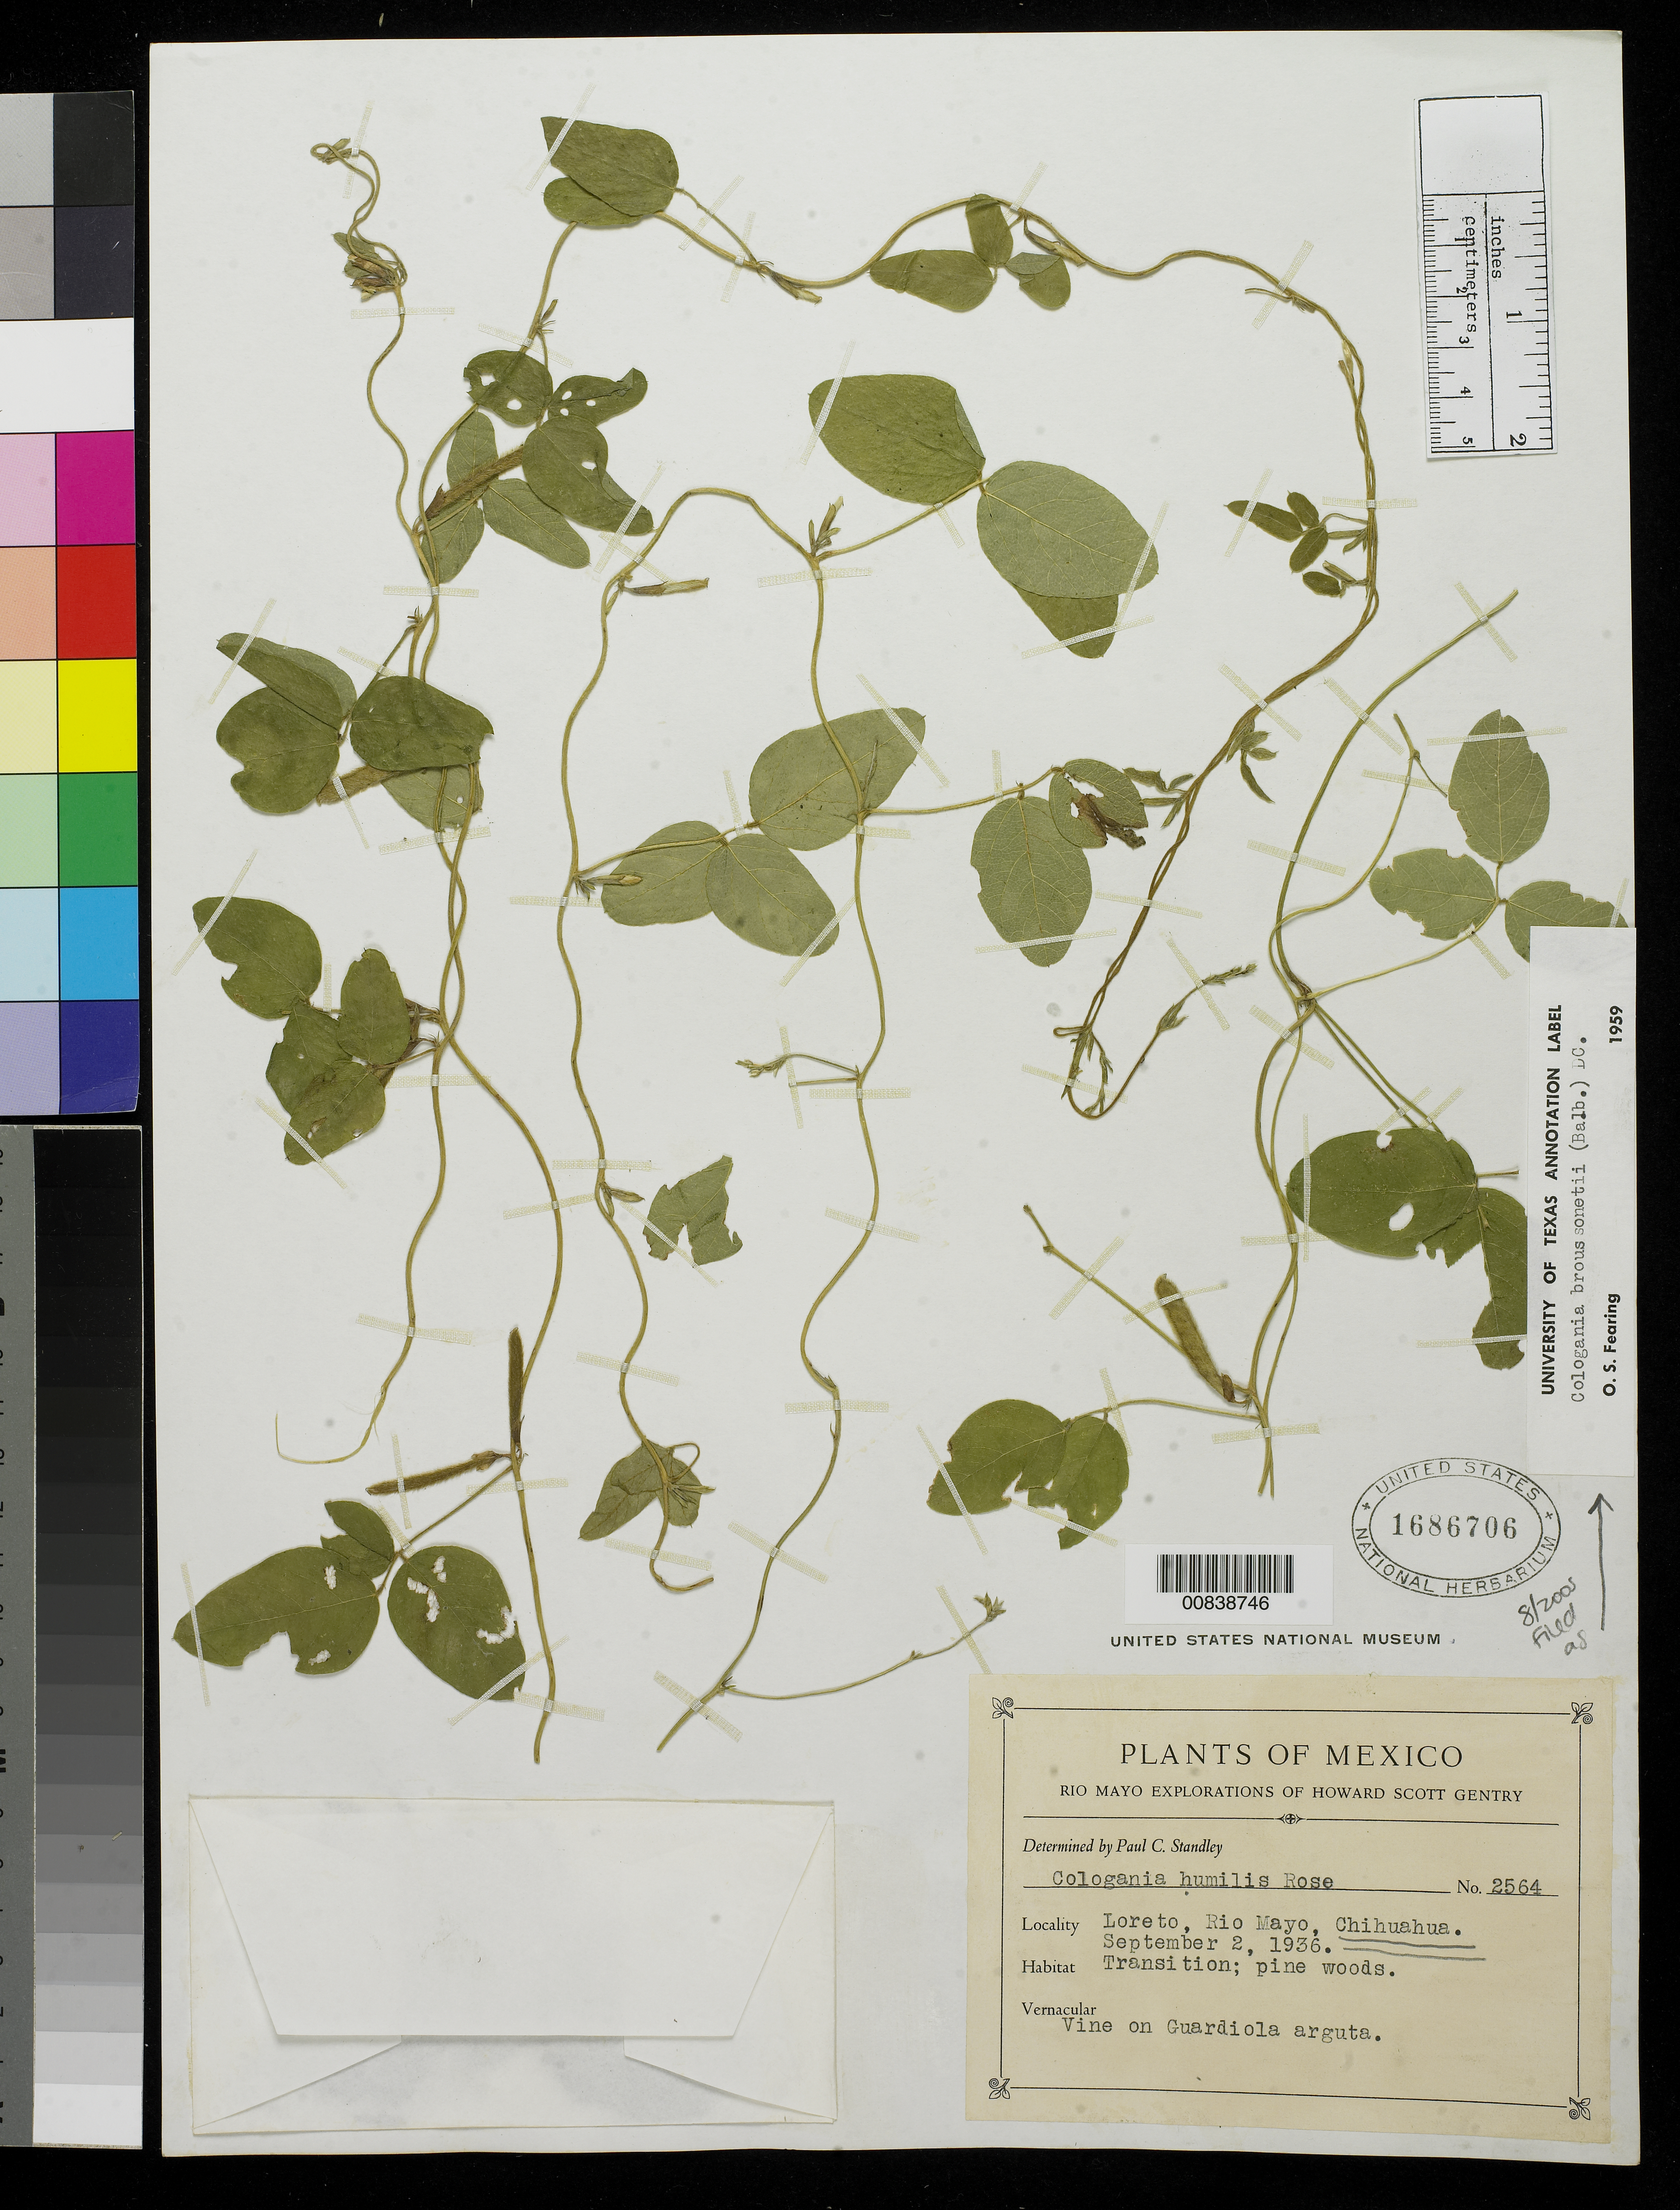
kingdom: Plantae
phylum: Tracheophyta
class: Magnoliopsida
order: Fabales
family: Fabaceae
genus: Cologania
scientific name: Cologania broussonetii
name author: (Balb.) DC.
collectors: H. S. Gentry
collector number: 2564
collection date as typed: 02 Sep 1936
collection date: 1936-09-02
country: Mexico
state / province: Chihuahua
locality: Loreto, Río Mayo, Chihuahua.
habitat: Transition; pine woods. Vine on Guardiola arguta.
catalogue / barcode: US 1686706